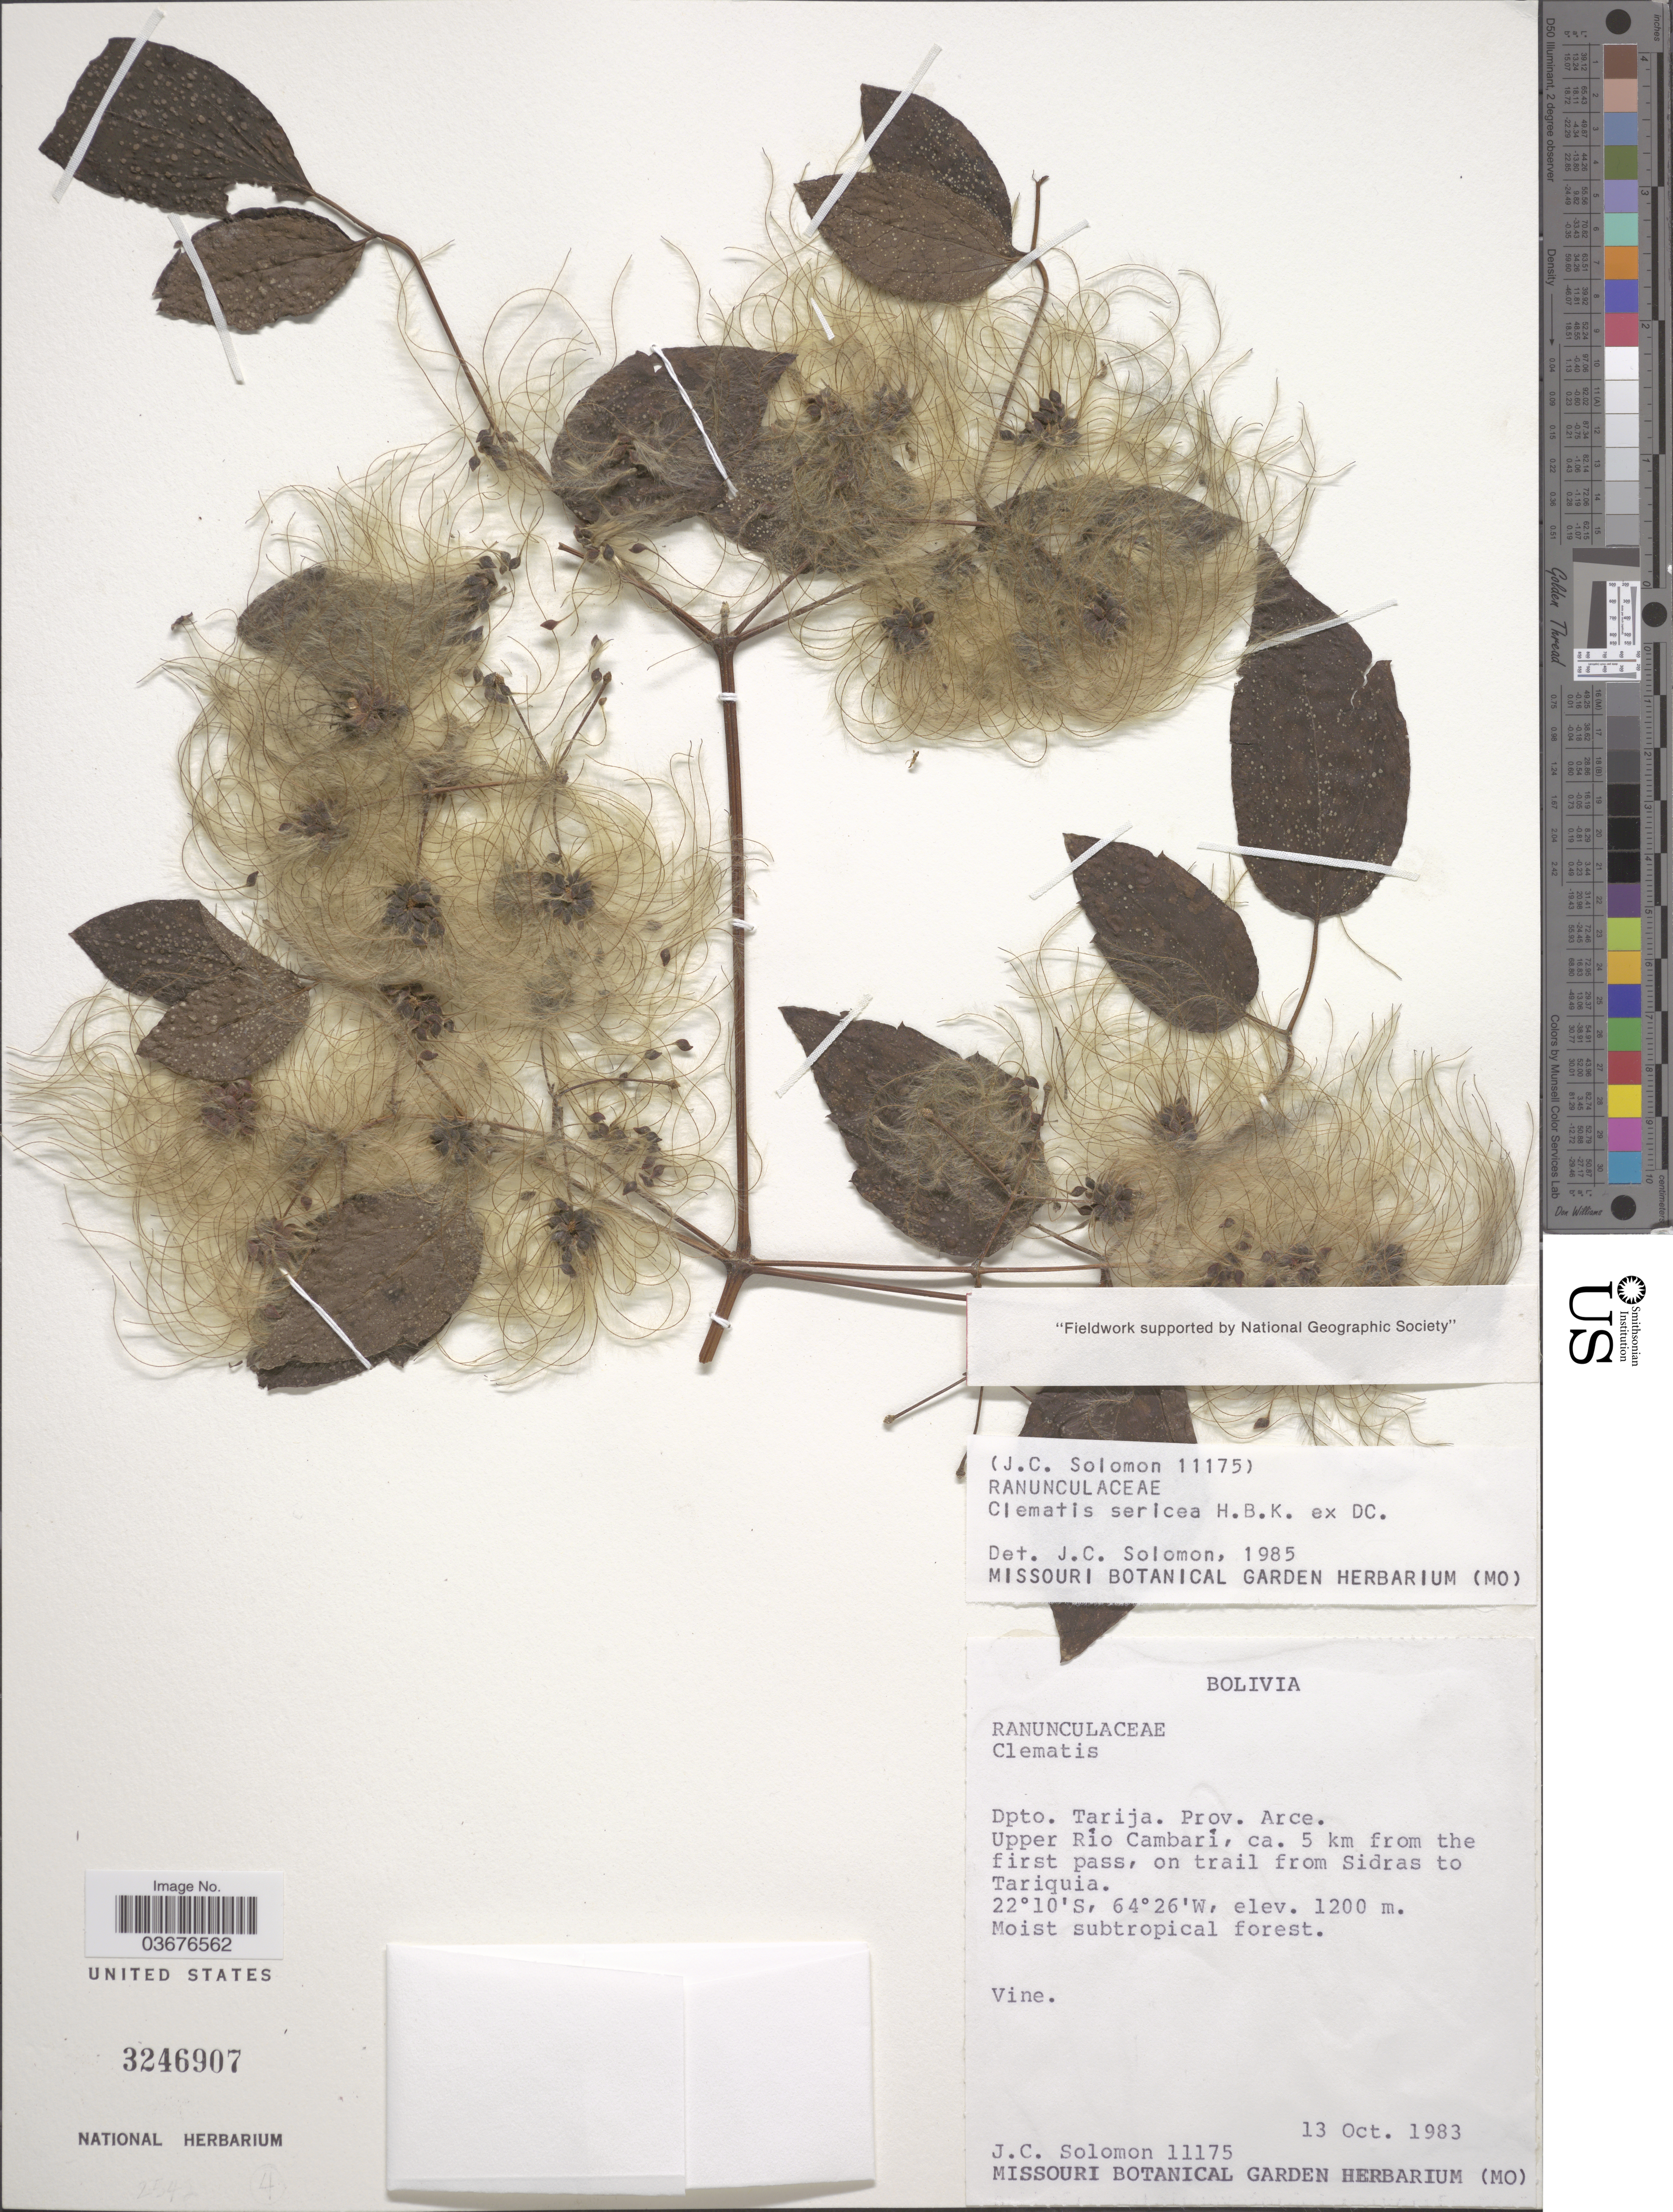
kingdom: Plantae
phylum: Tracheophyta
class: Magnoliopsida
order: Ranunculales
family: Ranunculaceae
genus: Clematis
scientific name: Clematis sericea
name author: Michx.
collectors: J. C. Solomon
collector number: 11175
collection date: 1983-10-13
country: Bolivia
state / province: Tarija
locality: Dpto. Tarija. Prov. Arce. Upper Río Cambarí, ca. 5 km from the first pass, on trail from Sidras to Tariquia.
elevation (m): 1200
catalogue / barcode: US 3246907